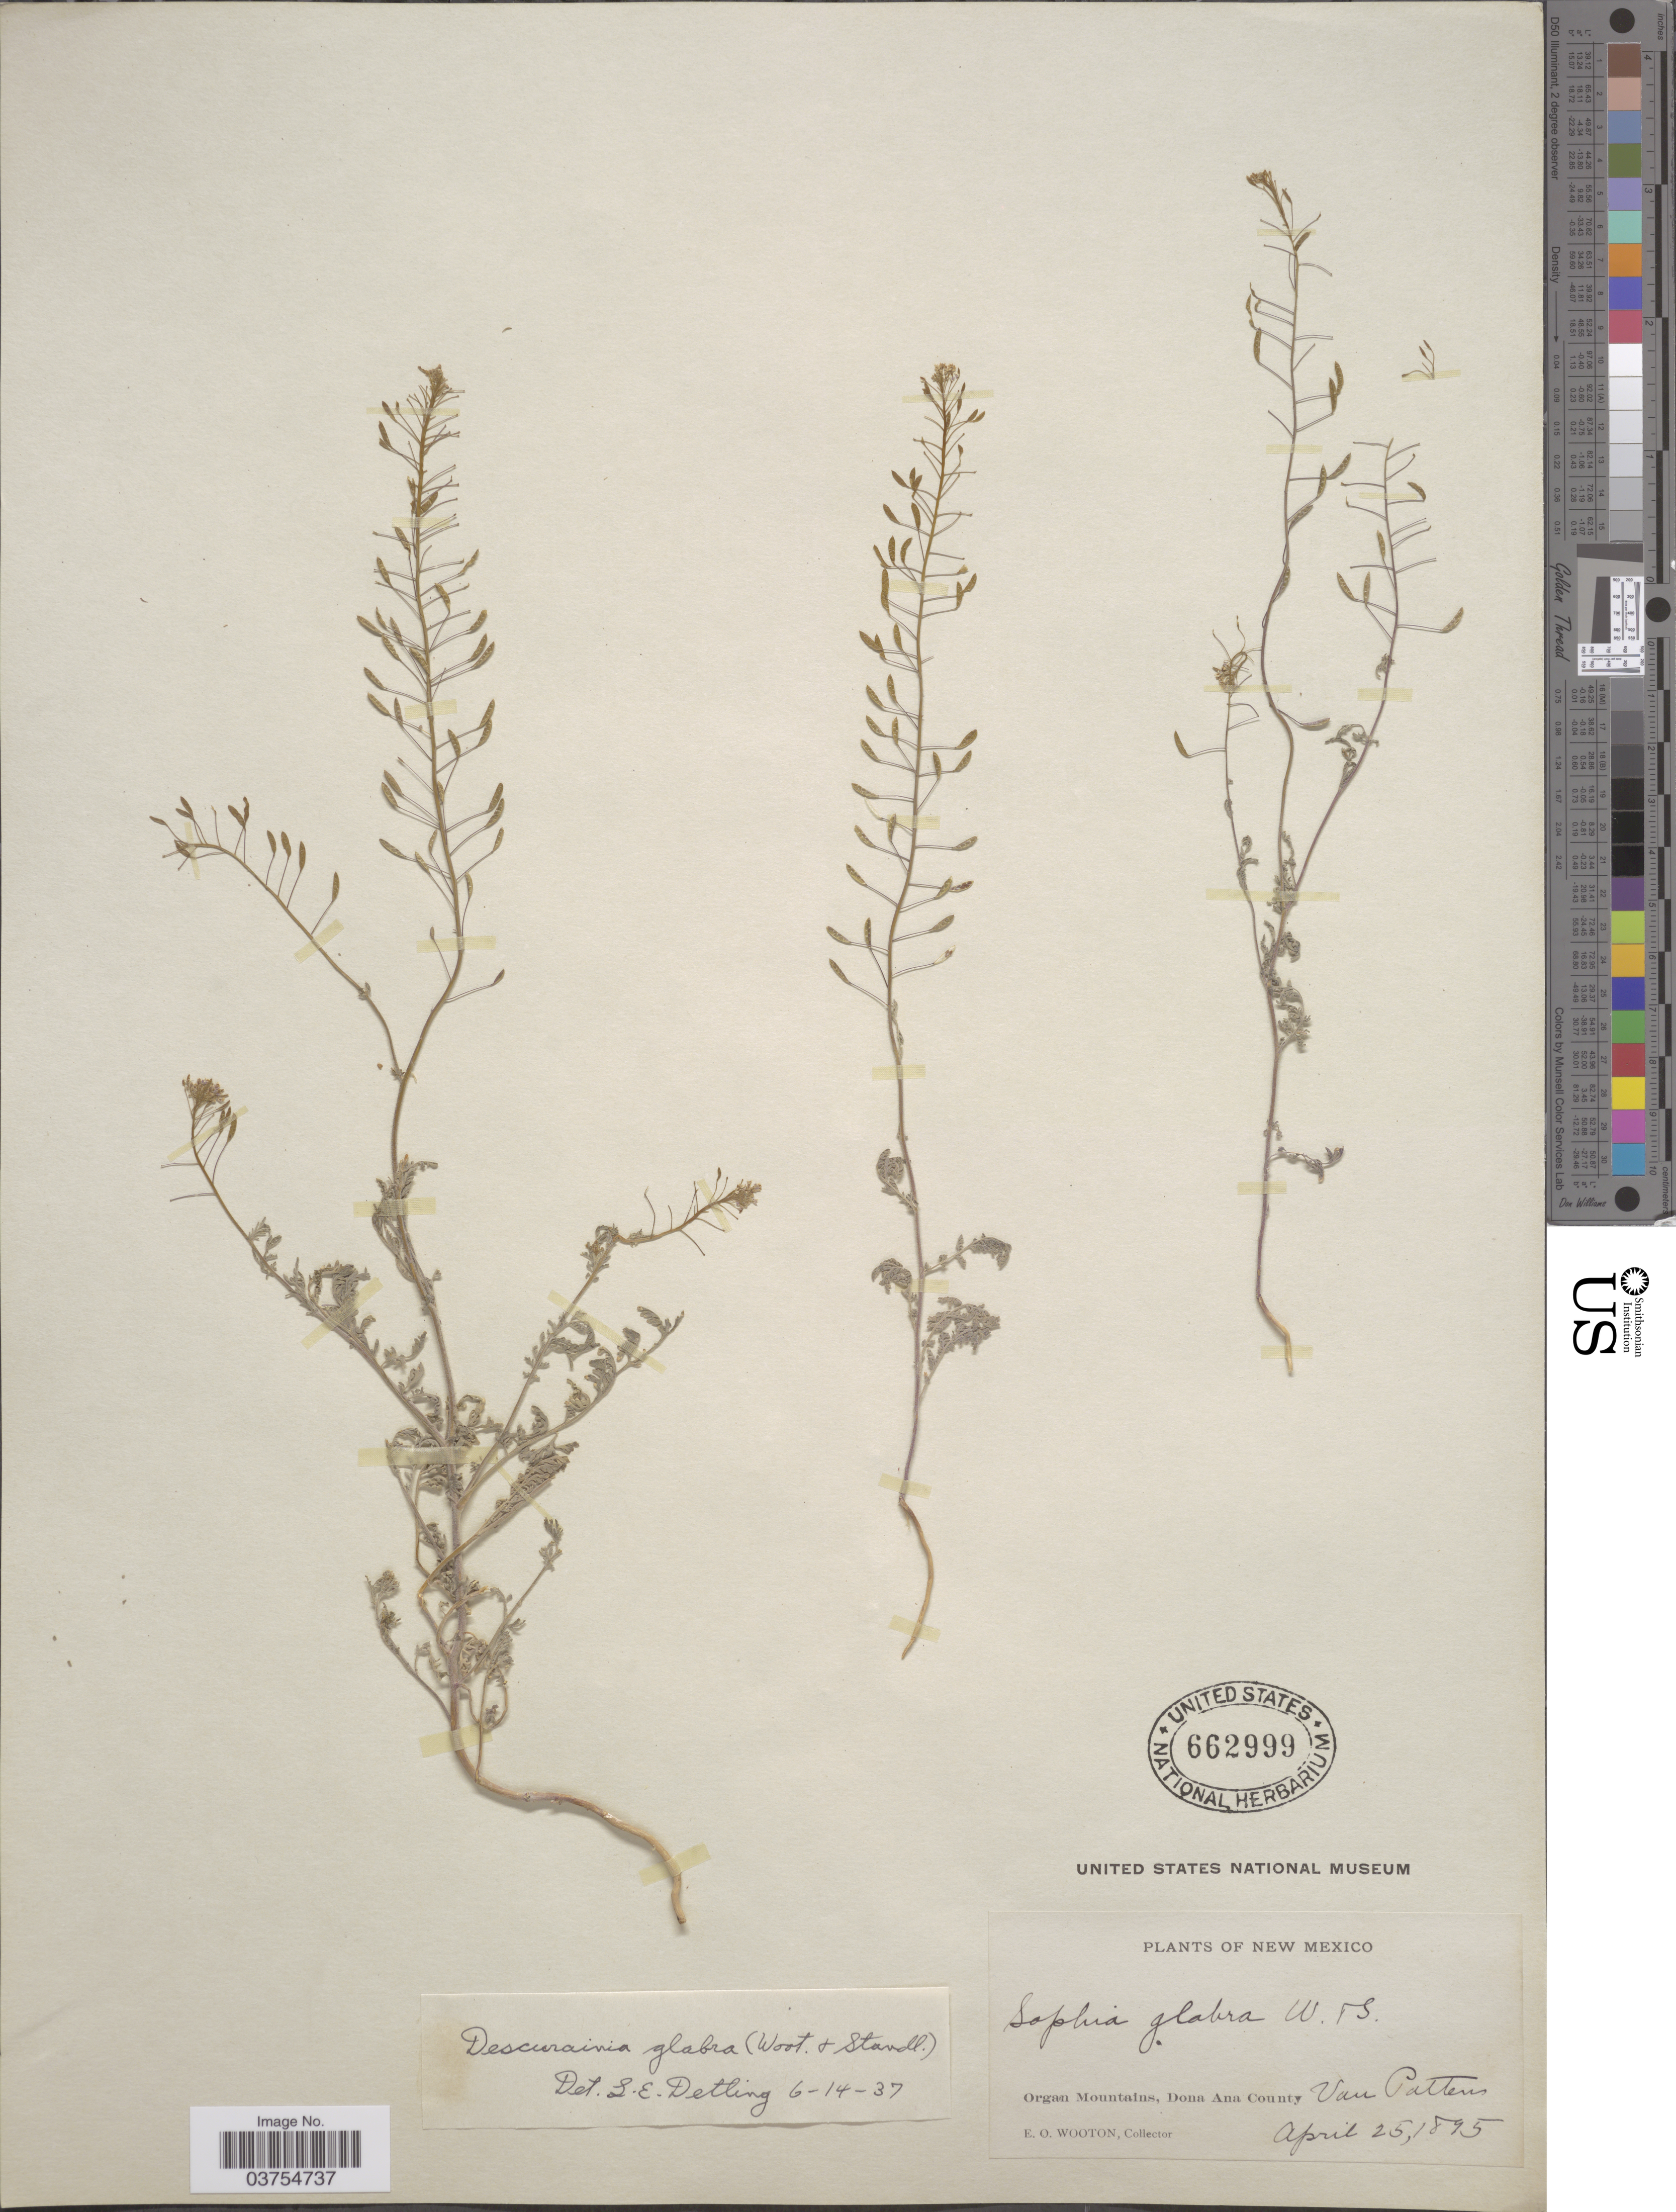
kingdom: Plantae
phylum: Tracheophyta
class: Magnoliopsida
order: Brassicales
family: Brassicaceae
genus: Descurainia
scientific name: Descurainia pinnata subsp. glabra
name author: (Wooton & Standl.) Detling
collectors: E. O. Wooton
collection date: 1895-04-25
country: United States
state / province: New Mexico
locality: Organ Mountains, Dona Ana County. Van Pattens.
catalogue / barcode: US 662999